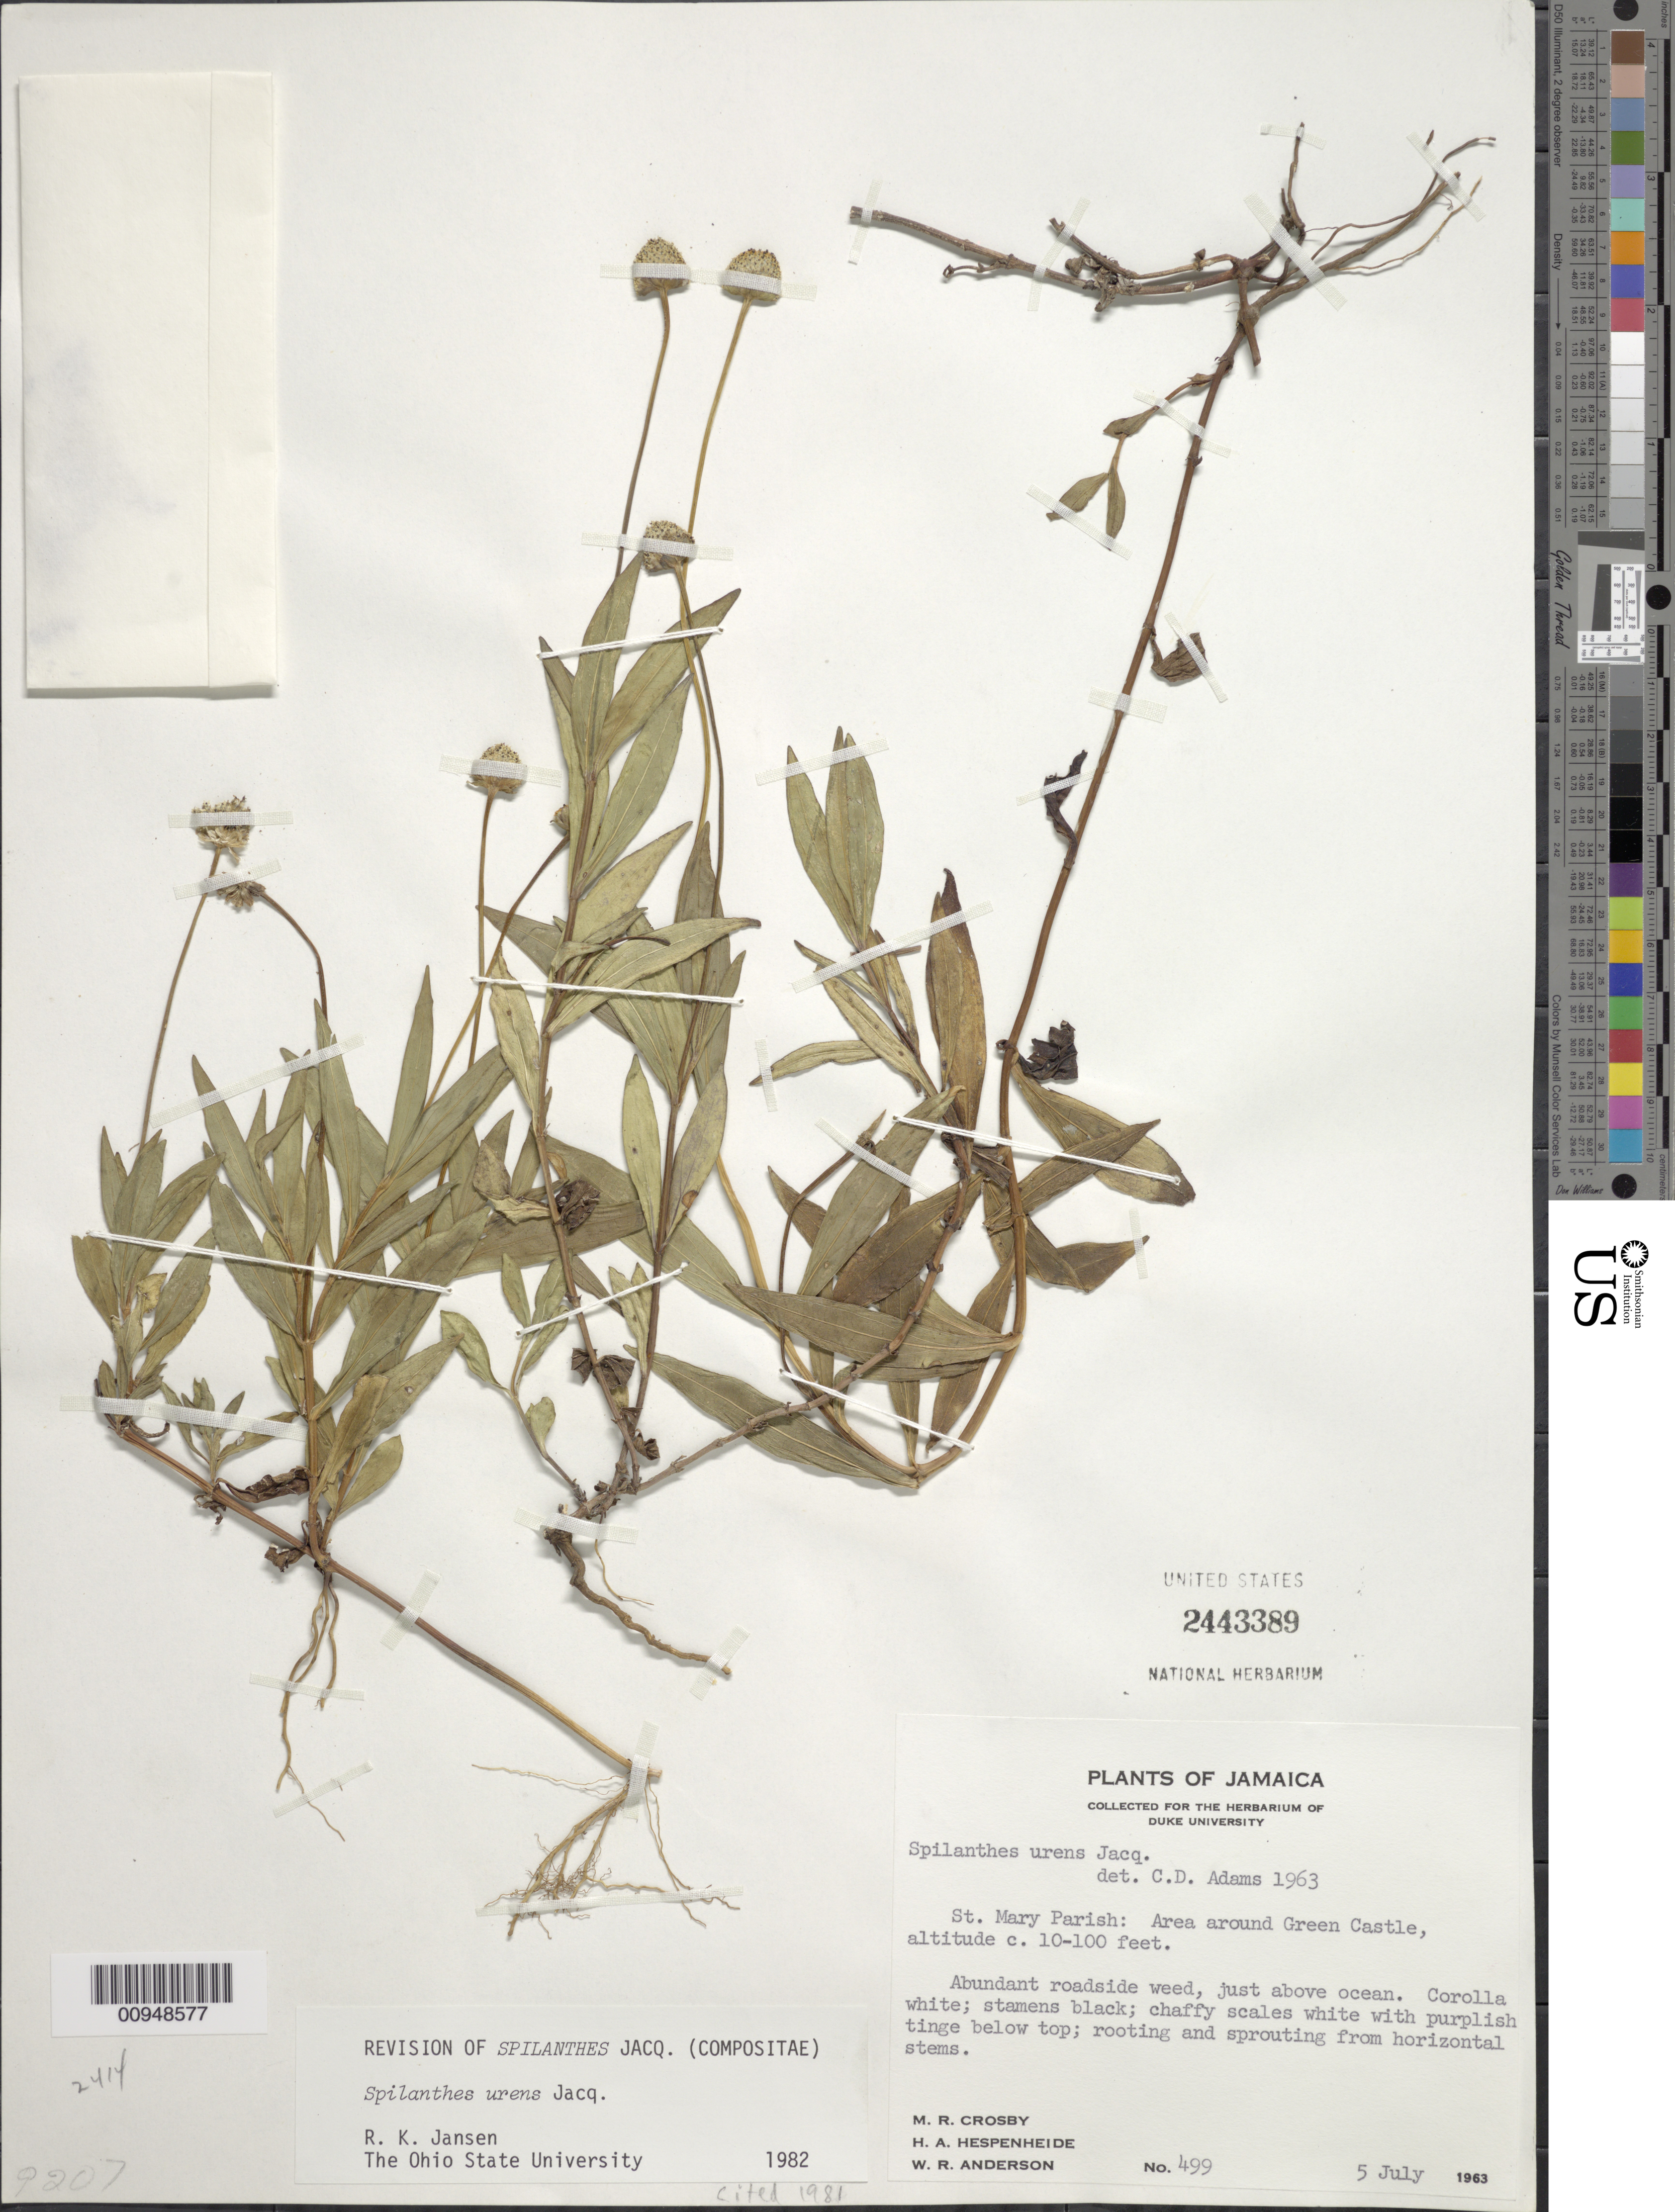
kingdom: Plantae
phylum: Tracheophyta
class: Magnoliopsida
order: Asterales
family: Asteraceae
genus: Spilanthes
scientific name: Spilanthes urens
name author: Jacq.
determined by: Jansen, R. K.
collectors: M. R. Crosby, H. A. Hespenheide & W. R. Anderson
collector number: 499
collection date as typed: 05 Jul 1963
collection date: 1963-07-05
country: Jamaica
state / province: Saint Mary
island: Jamaica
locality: Area around Green Castle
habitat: Roadside, just above ocean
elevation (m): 3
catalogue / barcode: US 2443389